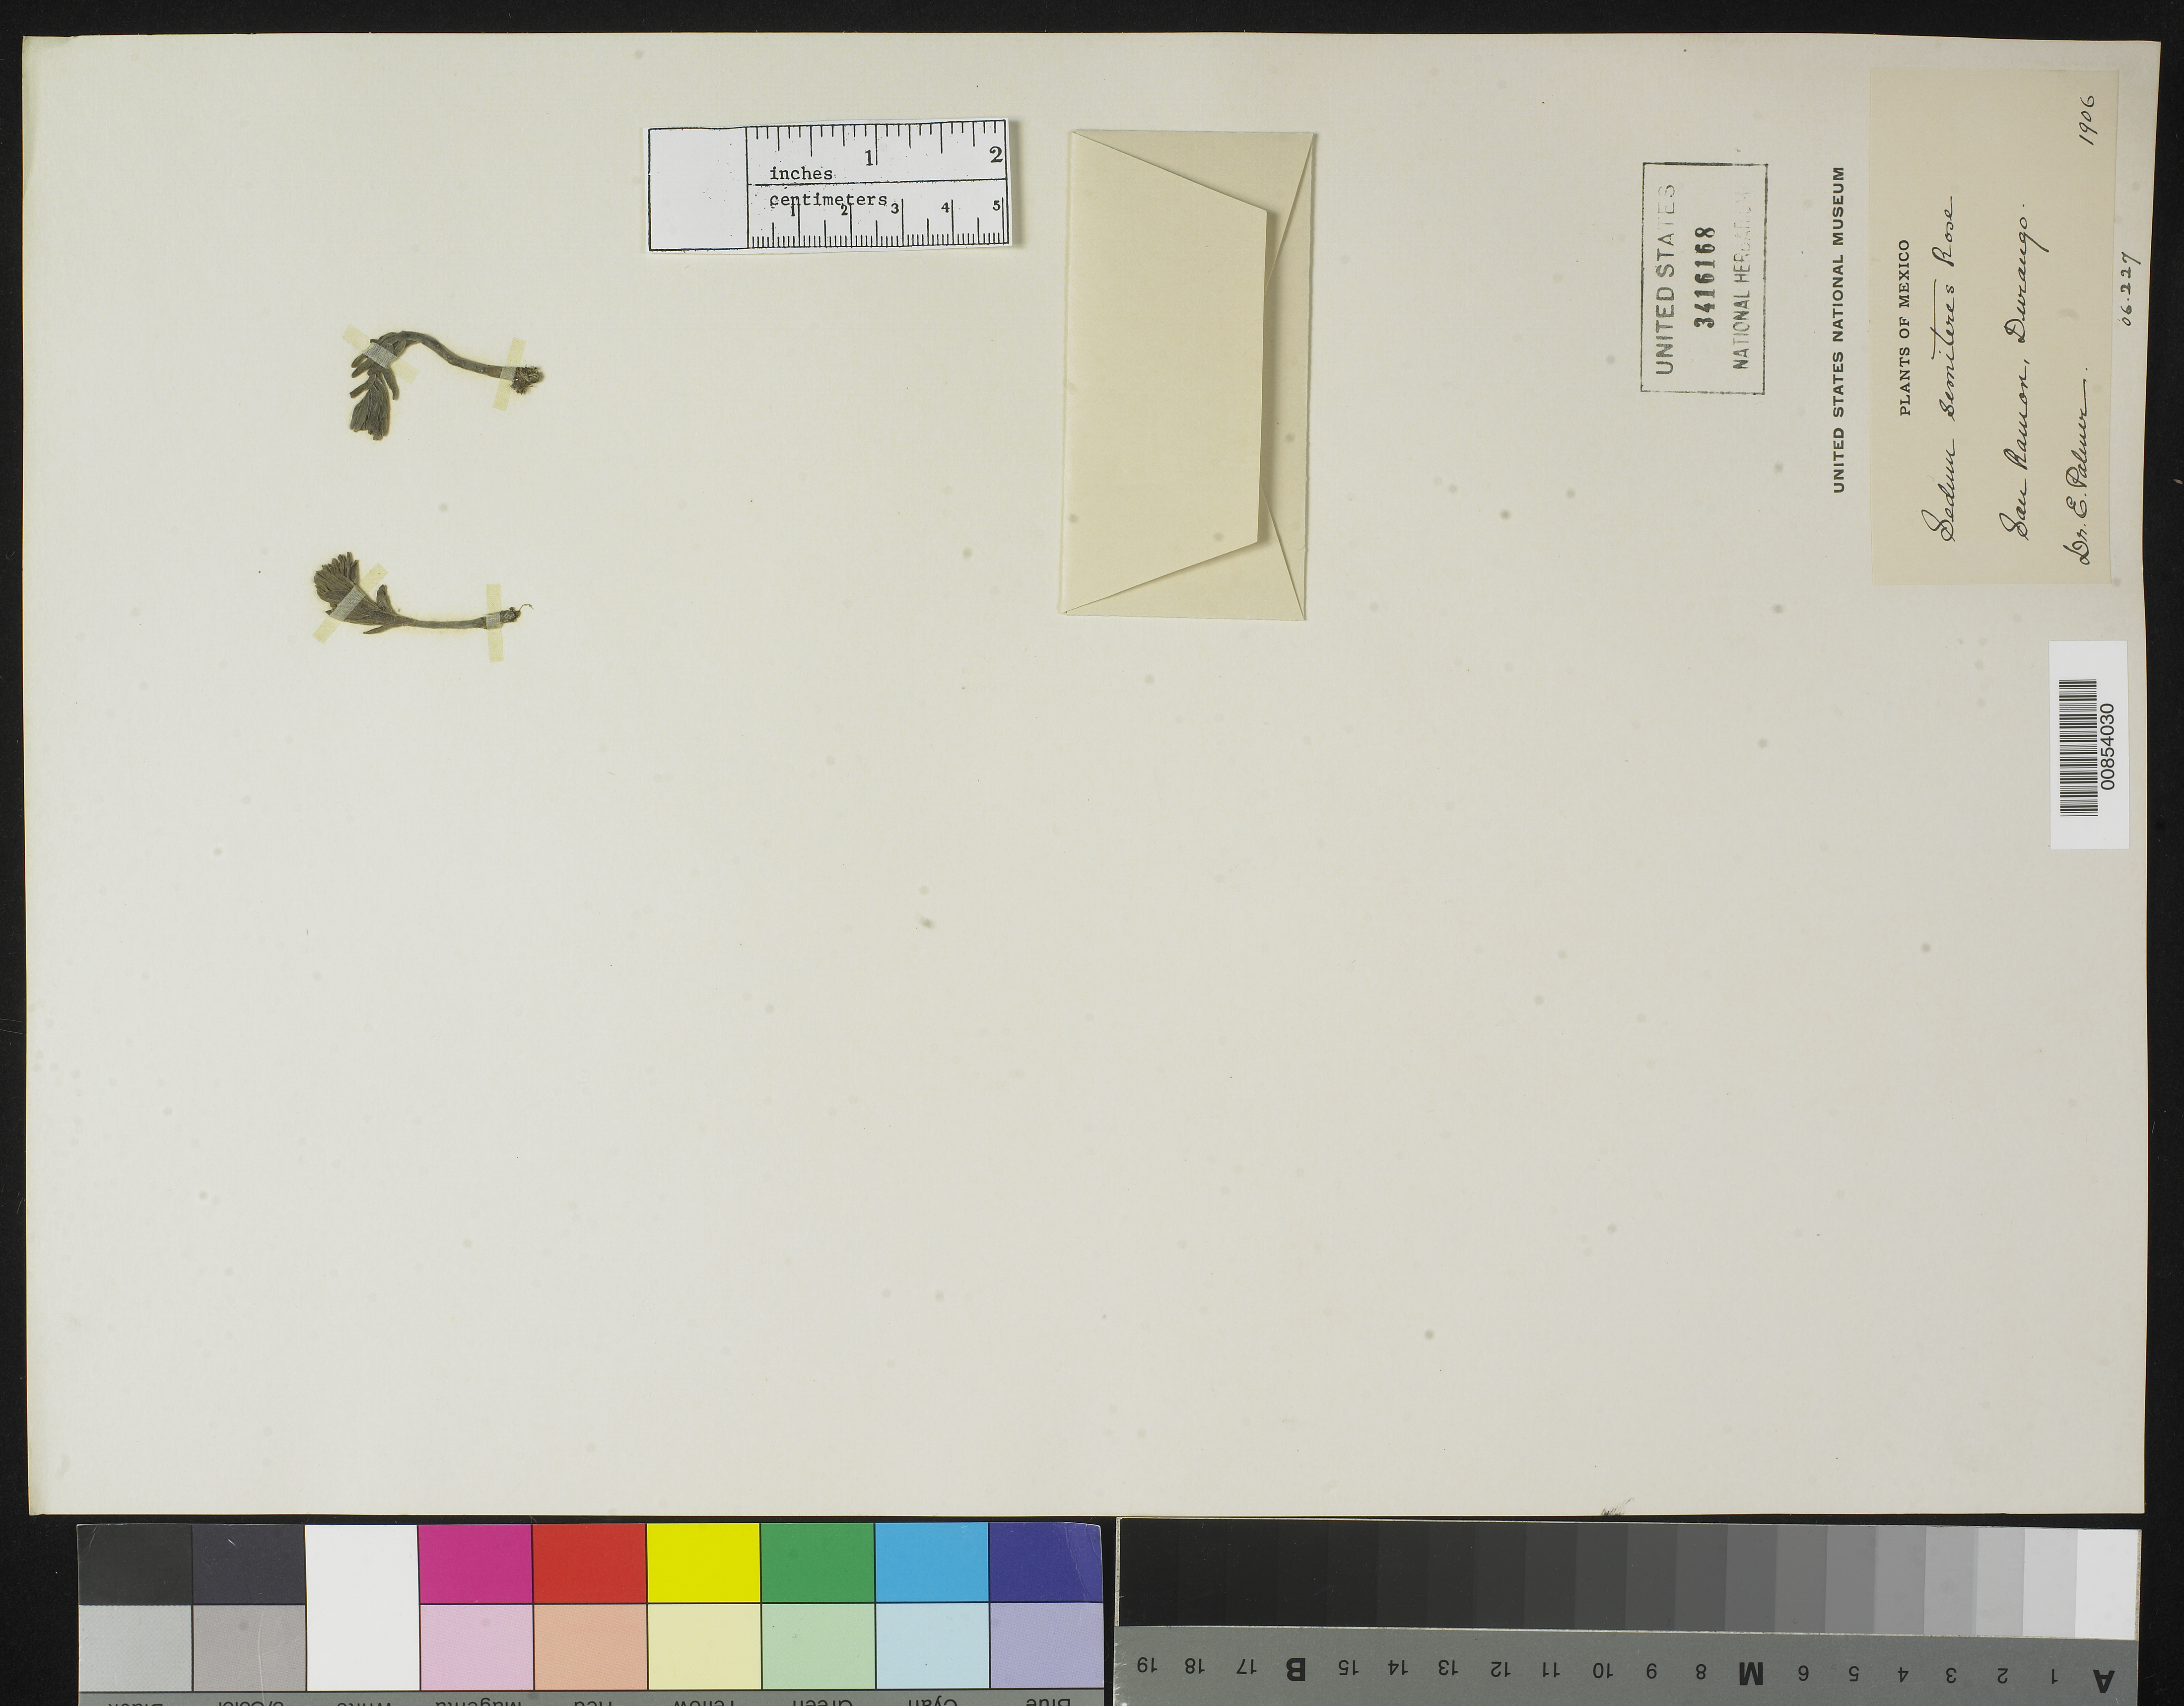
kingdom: Plantae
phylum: Tracheophyta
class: Magnoliopsida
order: Saxifragales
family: Crassulaceae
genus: Sedum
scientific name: Sedum semiteres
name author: Rose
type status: Possible Isotype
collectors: E. Palmer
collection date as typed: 1906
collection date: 1906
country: Mexico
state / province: Durango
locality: San Ramón, Durango.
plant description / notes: Specimen likely made from cultivated material (annotated "06.227"), which would make this a paratype rather than isotype.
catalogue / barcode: US 3416168